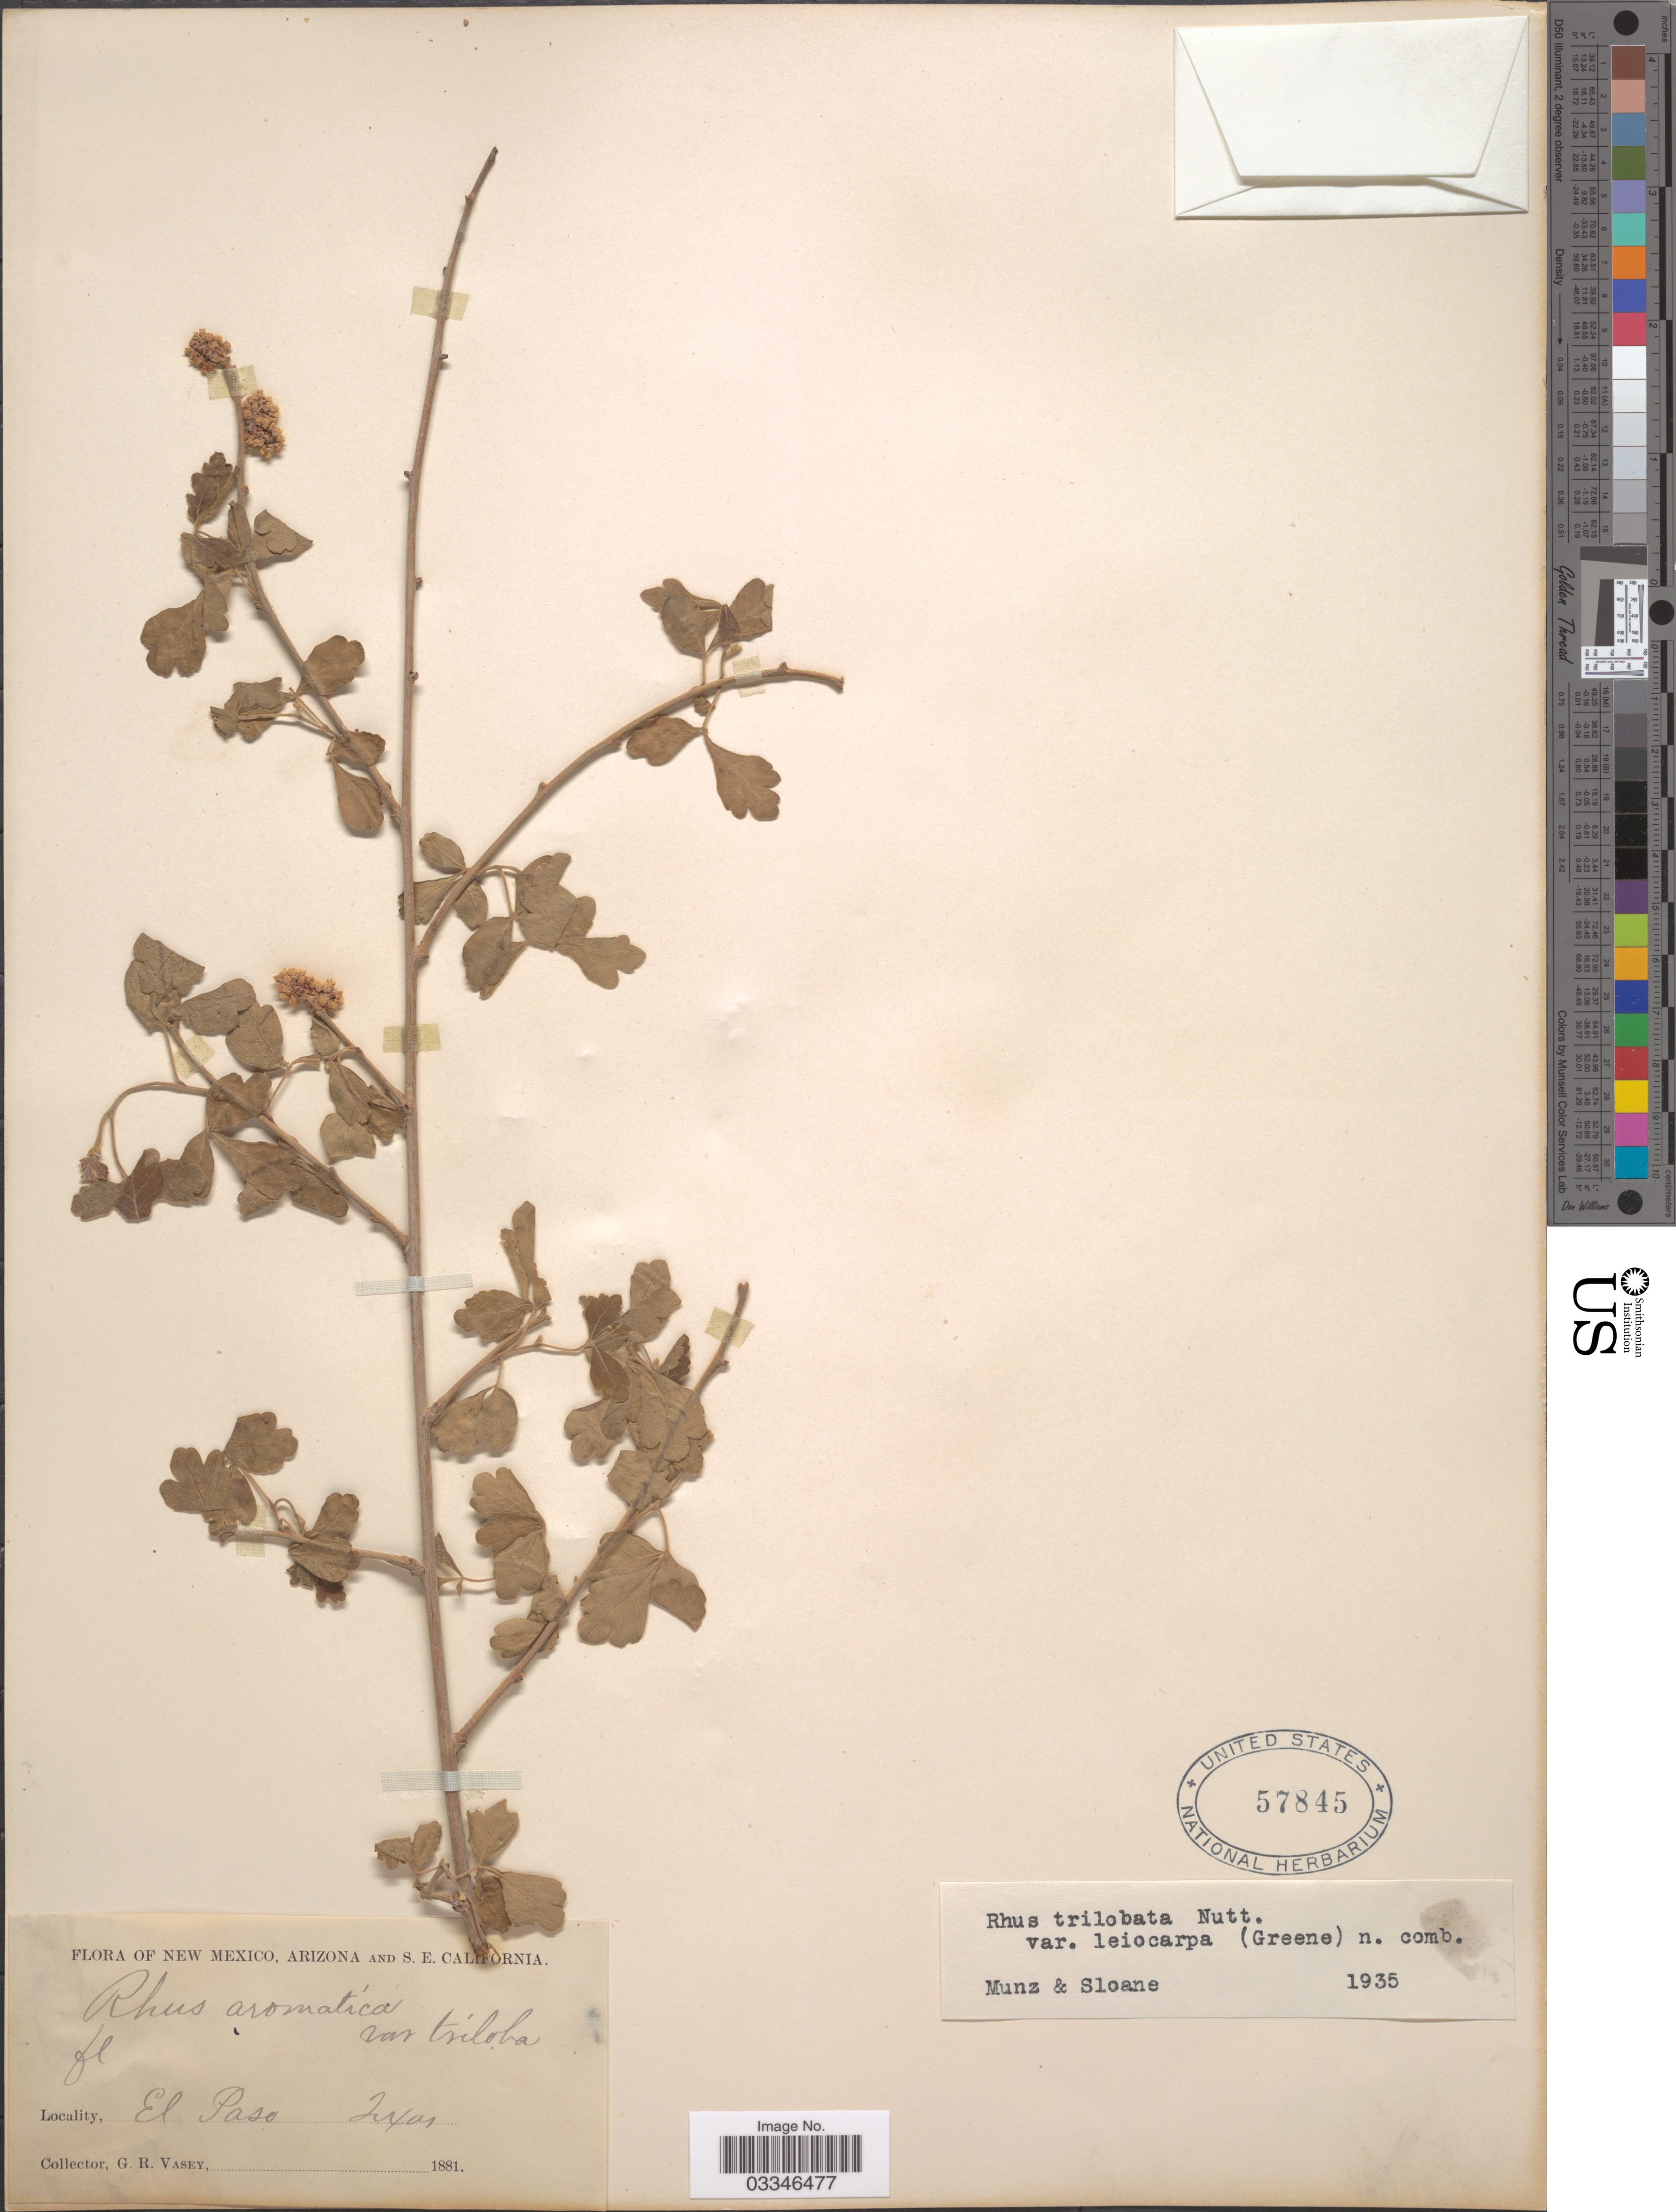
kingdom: Plantae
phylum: Tracheophyta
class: Magnoliopsida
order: Sapindales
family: Anacardiaceae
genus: Rhus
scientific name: Rhus trilobata var. leiocarpa (Greene) Munz & Sloane ined.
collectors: G. R. Vasey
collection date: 1881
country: United States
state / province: Texas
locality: El Paso.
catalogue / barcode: US 57845